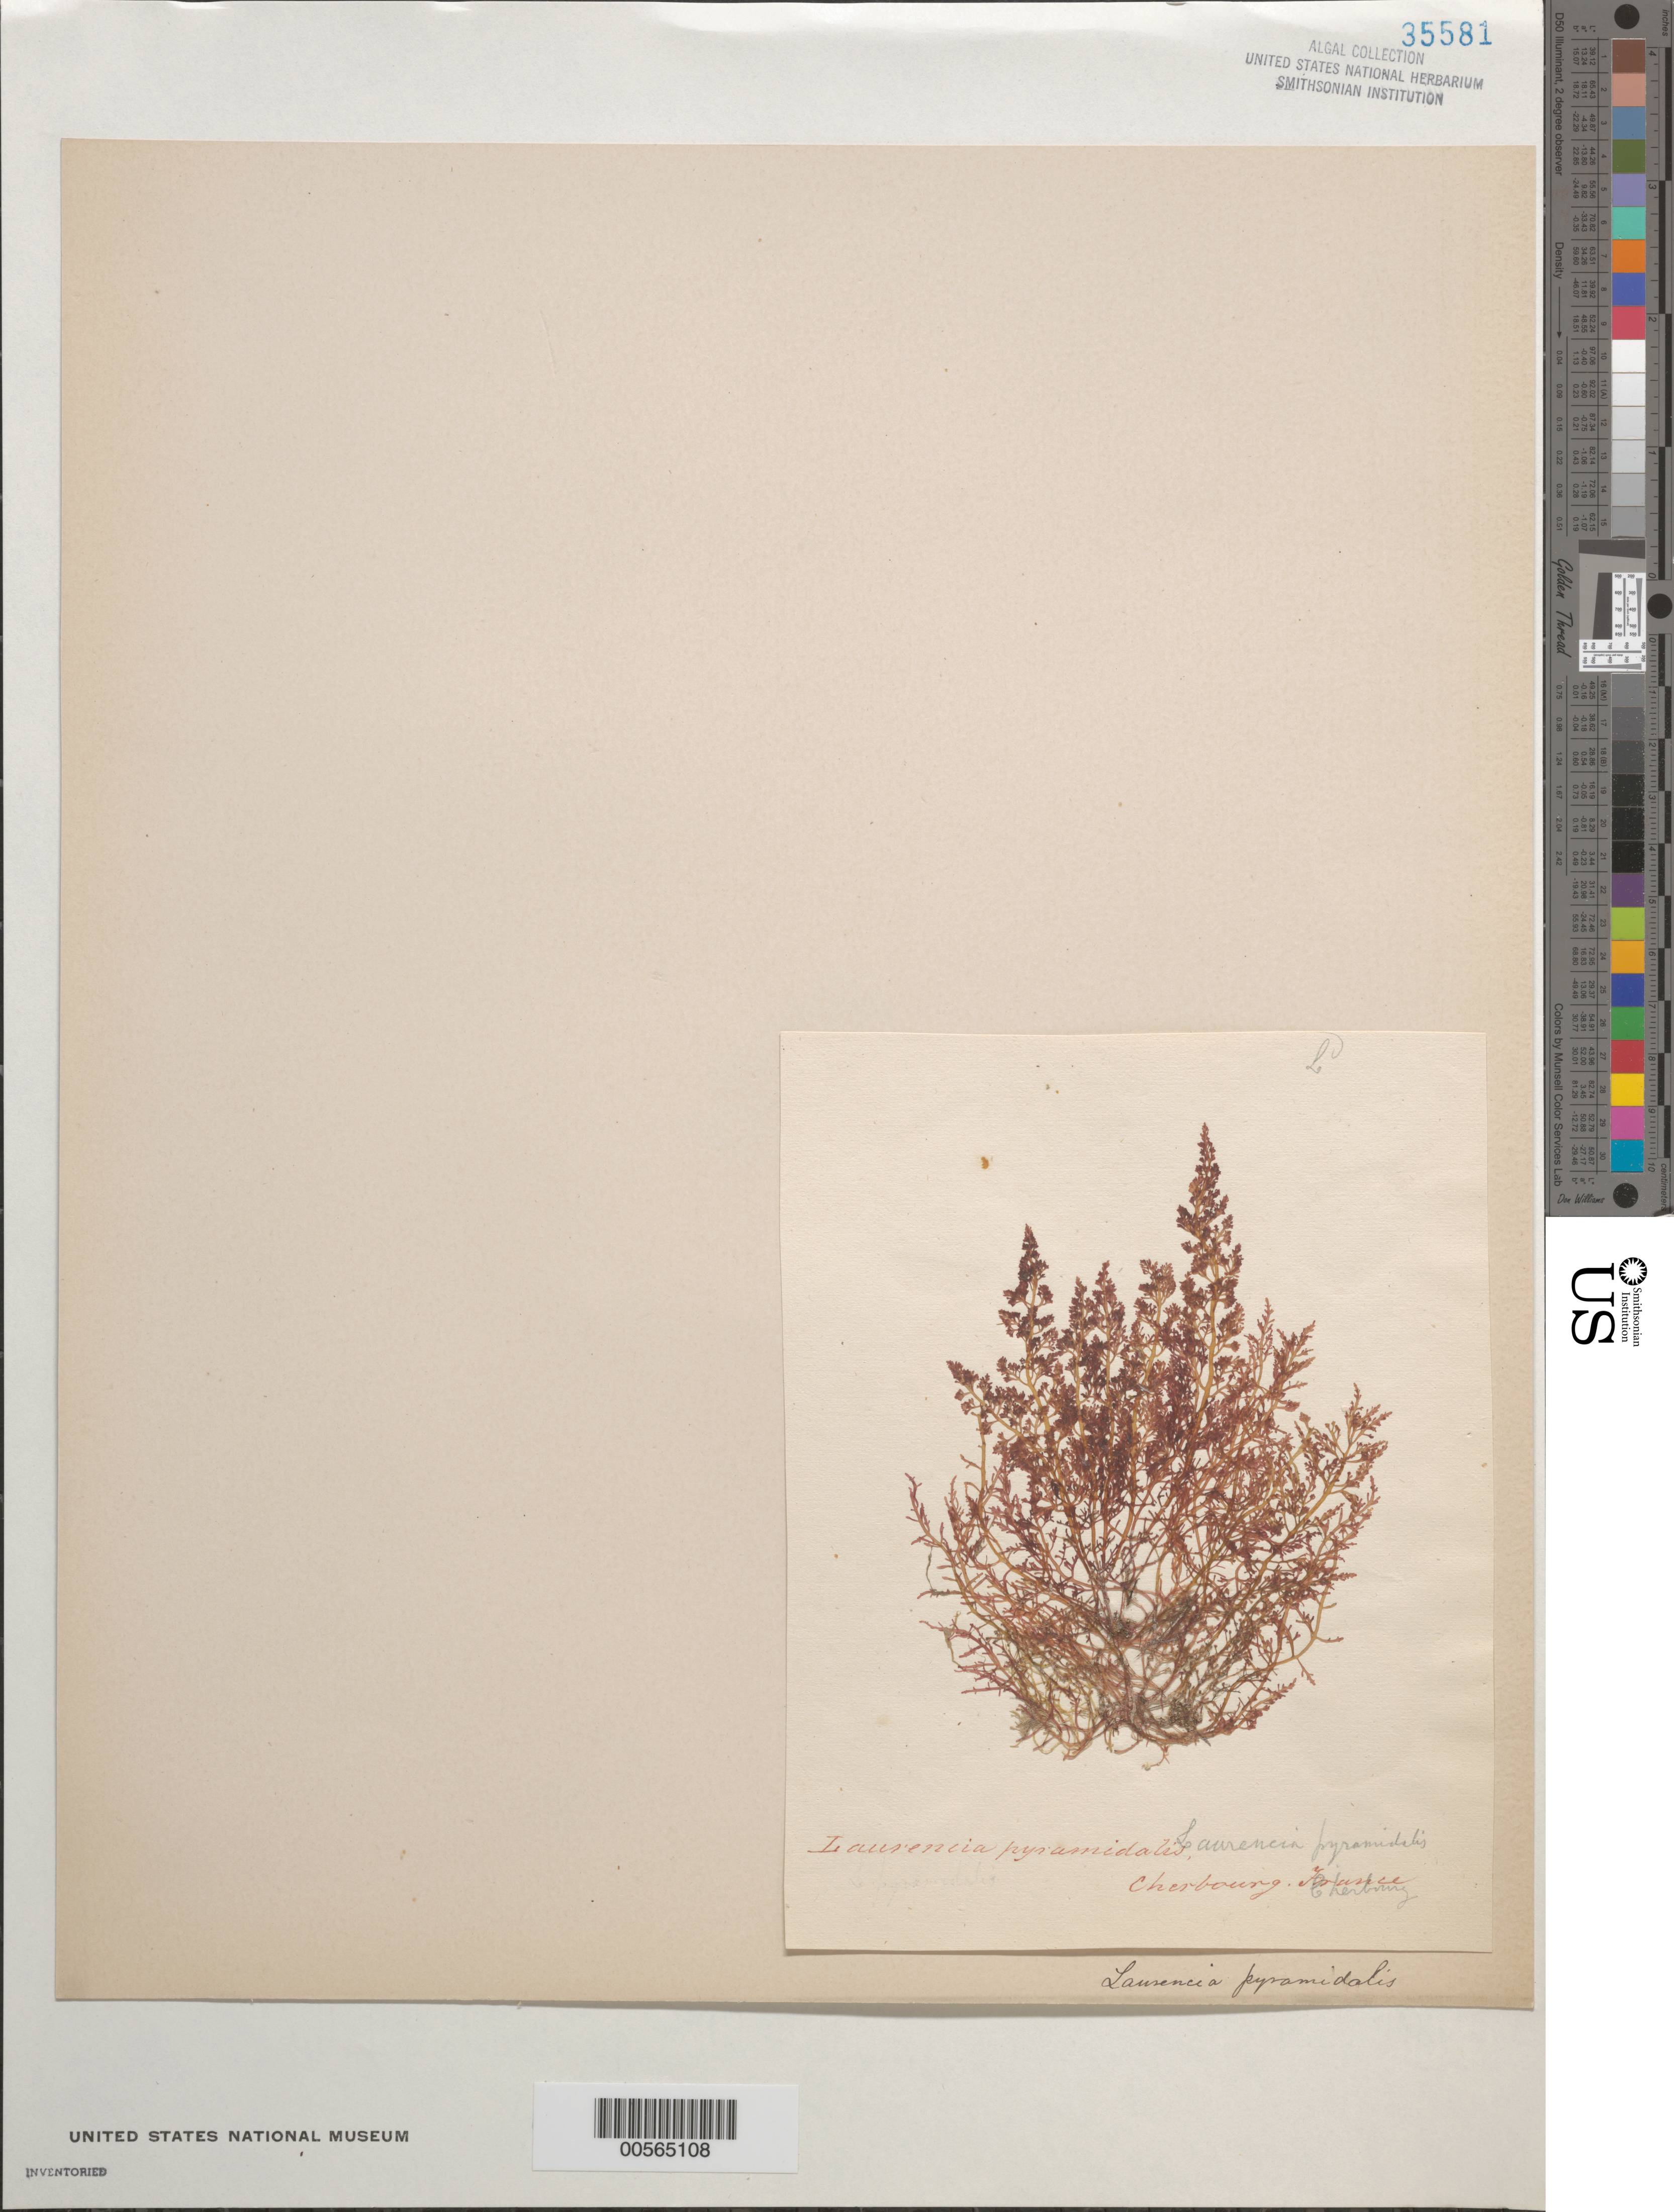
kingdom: Plantae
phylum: Rhodophyta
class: Florideophyceae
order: Ceramiales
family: Rhodomelaceae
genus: Laurencia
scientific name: Laurencia pyramidalis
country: France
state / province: Normandie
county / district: Manche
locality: Cherbourg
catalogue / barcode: US 35581